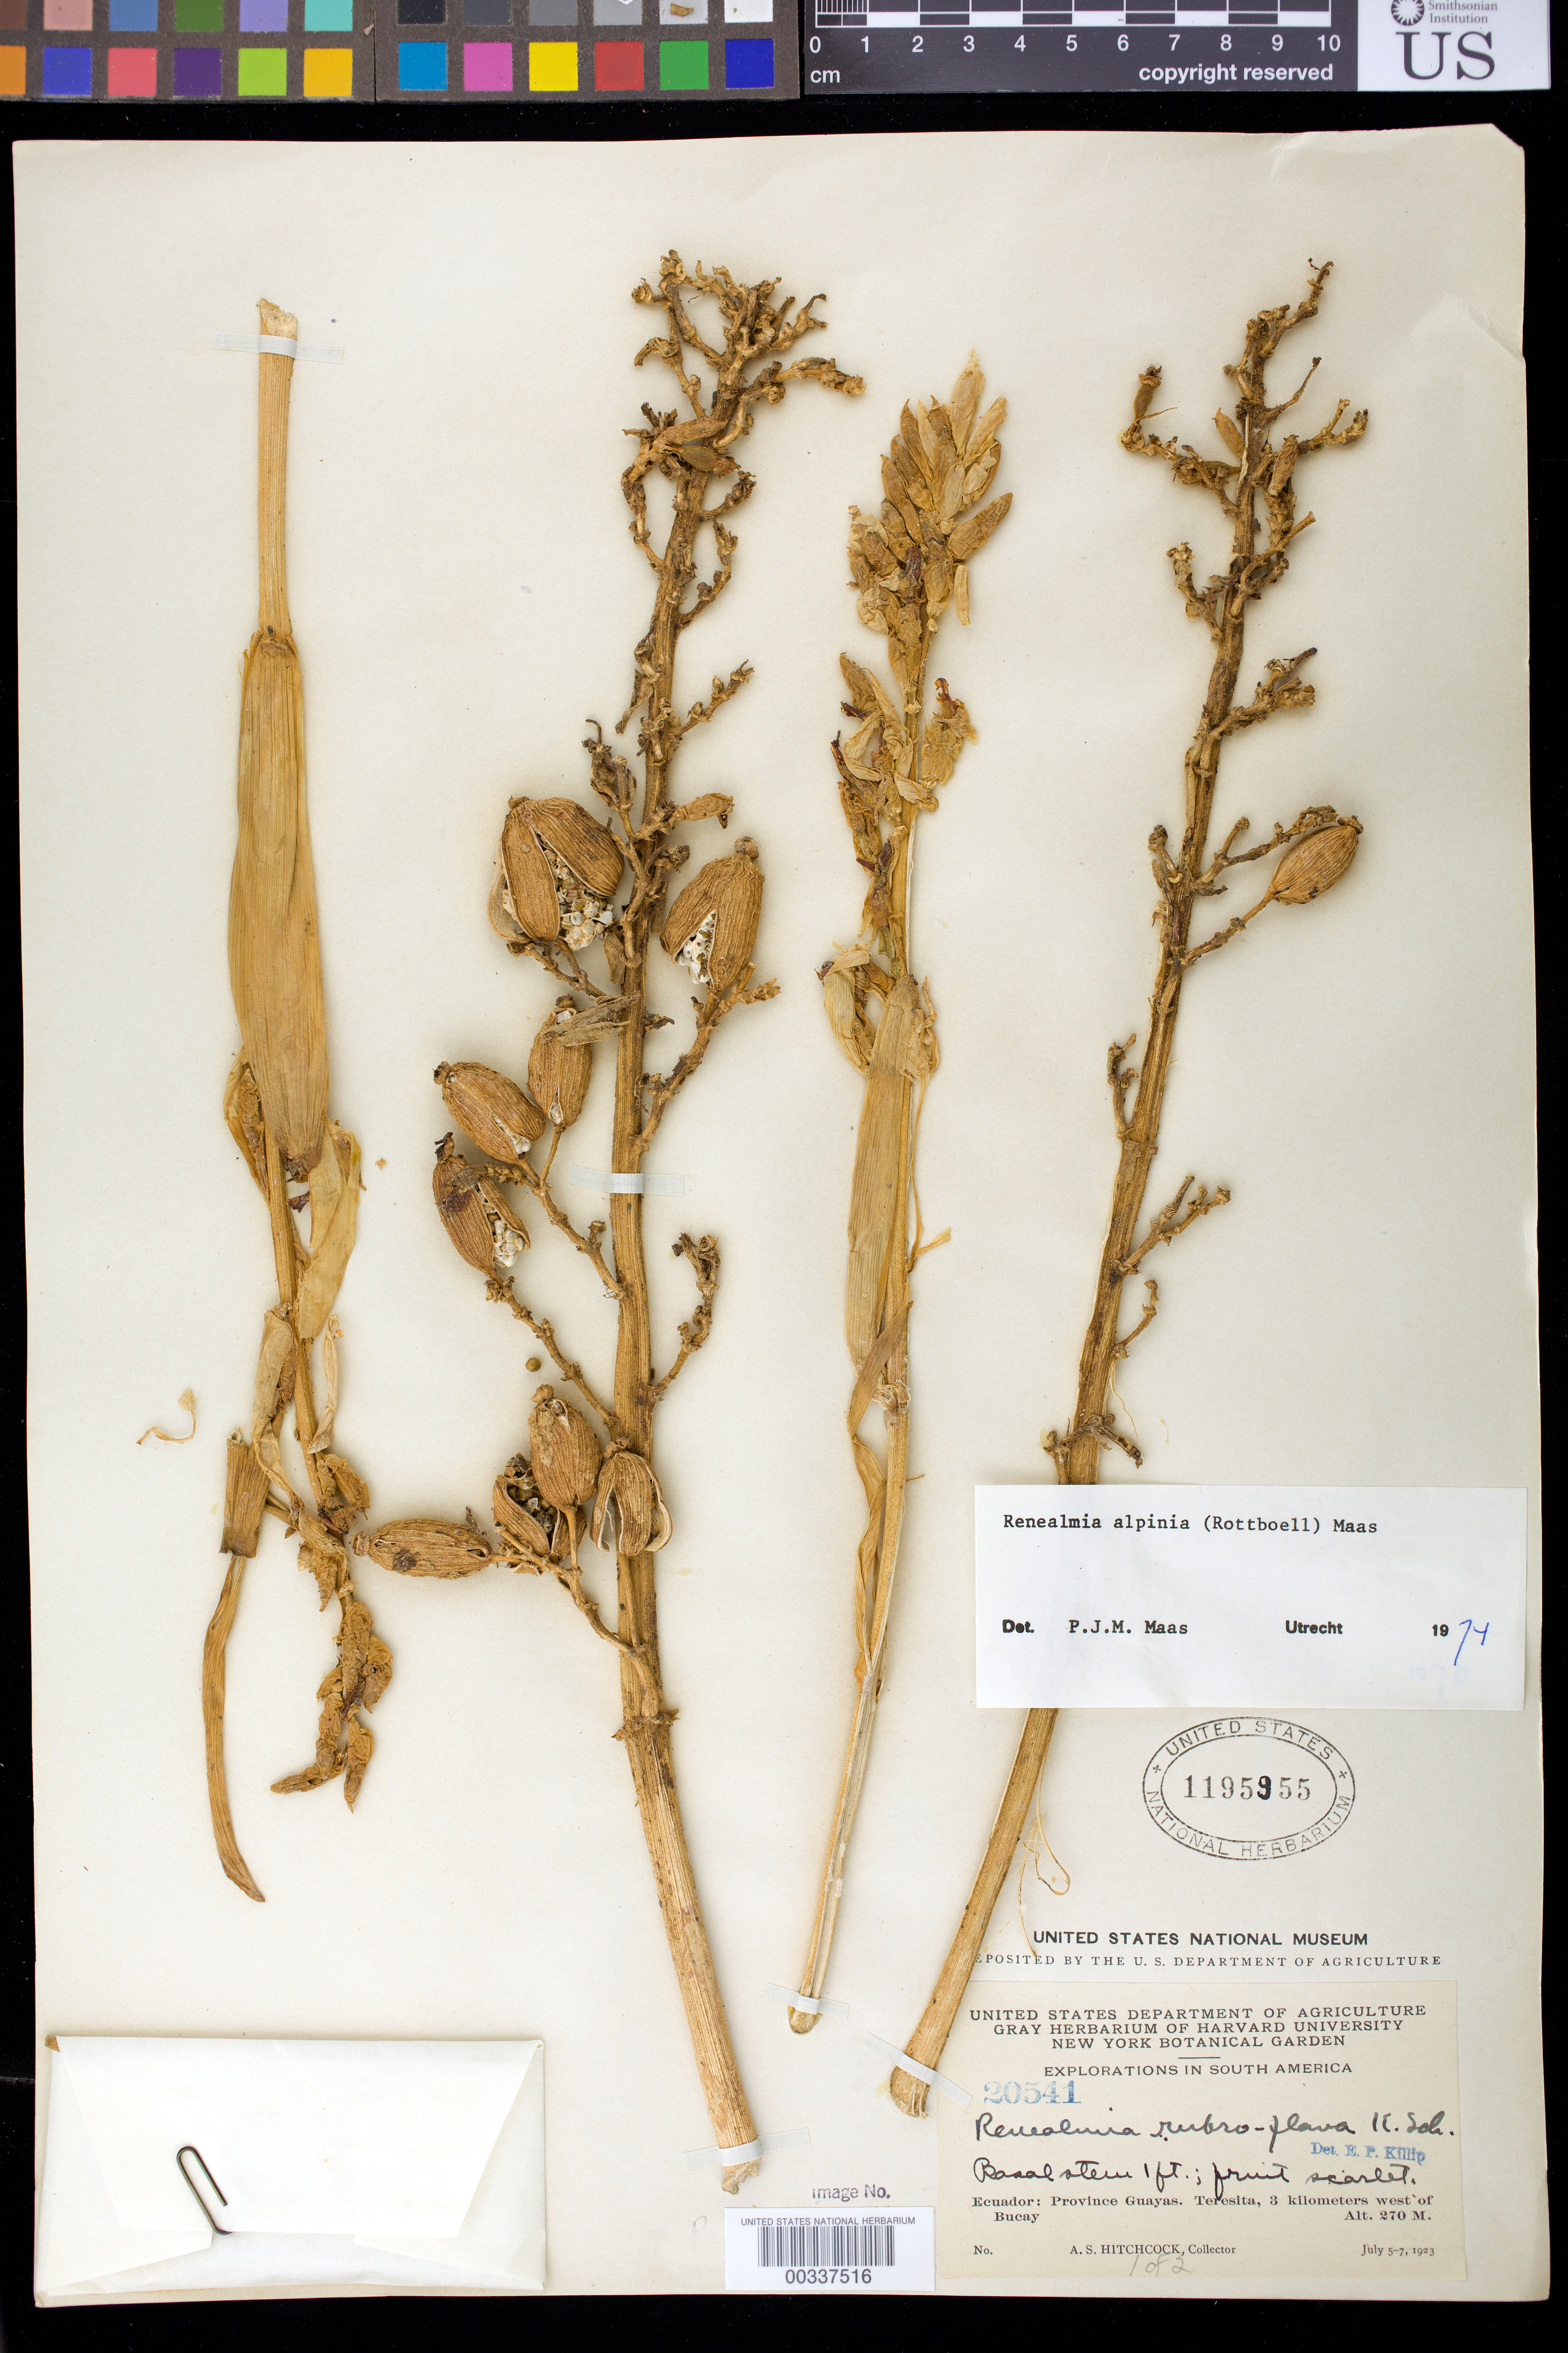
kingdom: Plantae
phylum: Tracheophyta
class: Liliopsida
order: Zingiberales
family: Zingiberaceae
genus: Renealmia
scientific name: Renealmia alpinia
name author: (Rottb.) Maas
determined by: Maas, Paul J. M.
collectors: A. S. Hitchcock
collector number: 20541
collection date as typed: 05 Jul 1923 to 07 Jul 1923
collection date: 1923-07-05/1923-07-07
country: Ecuador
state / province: Guayas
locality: Teresita, 3 km W of Bucay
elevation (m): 270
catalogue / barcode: US 1195955